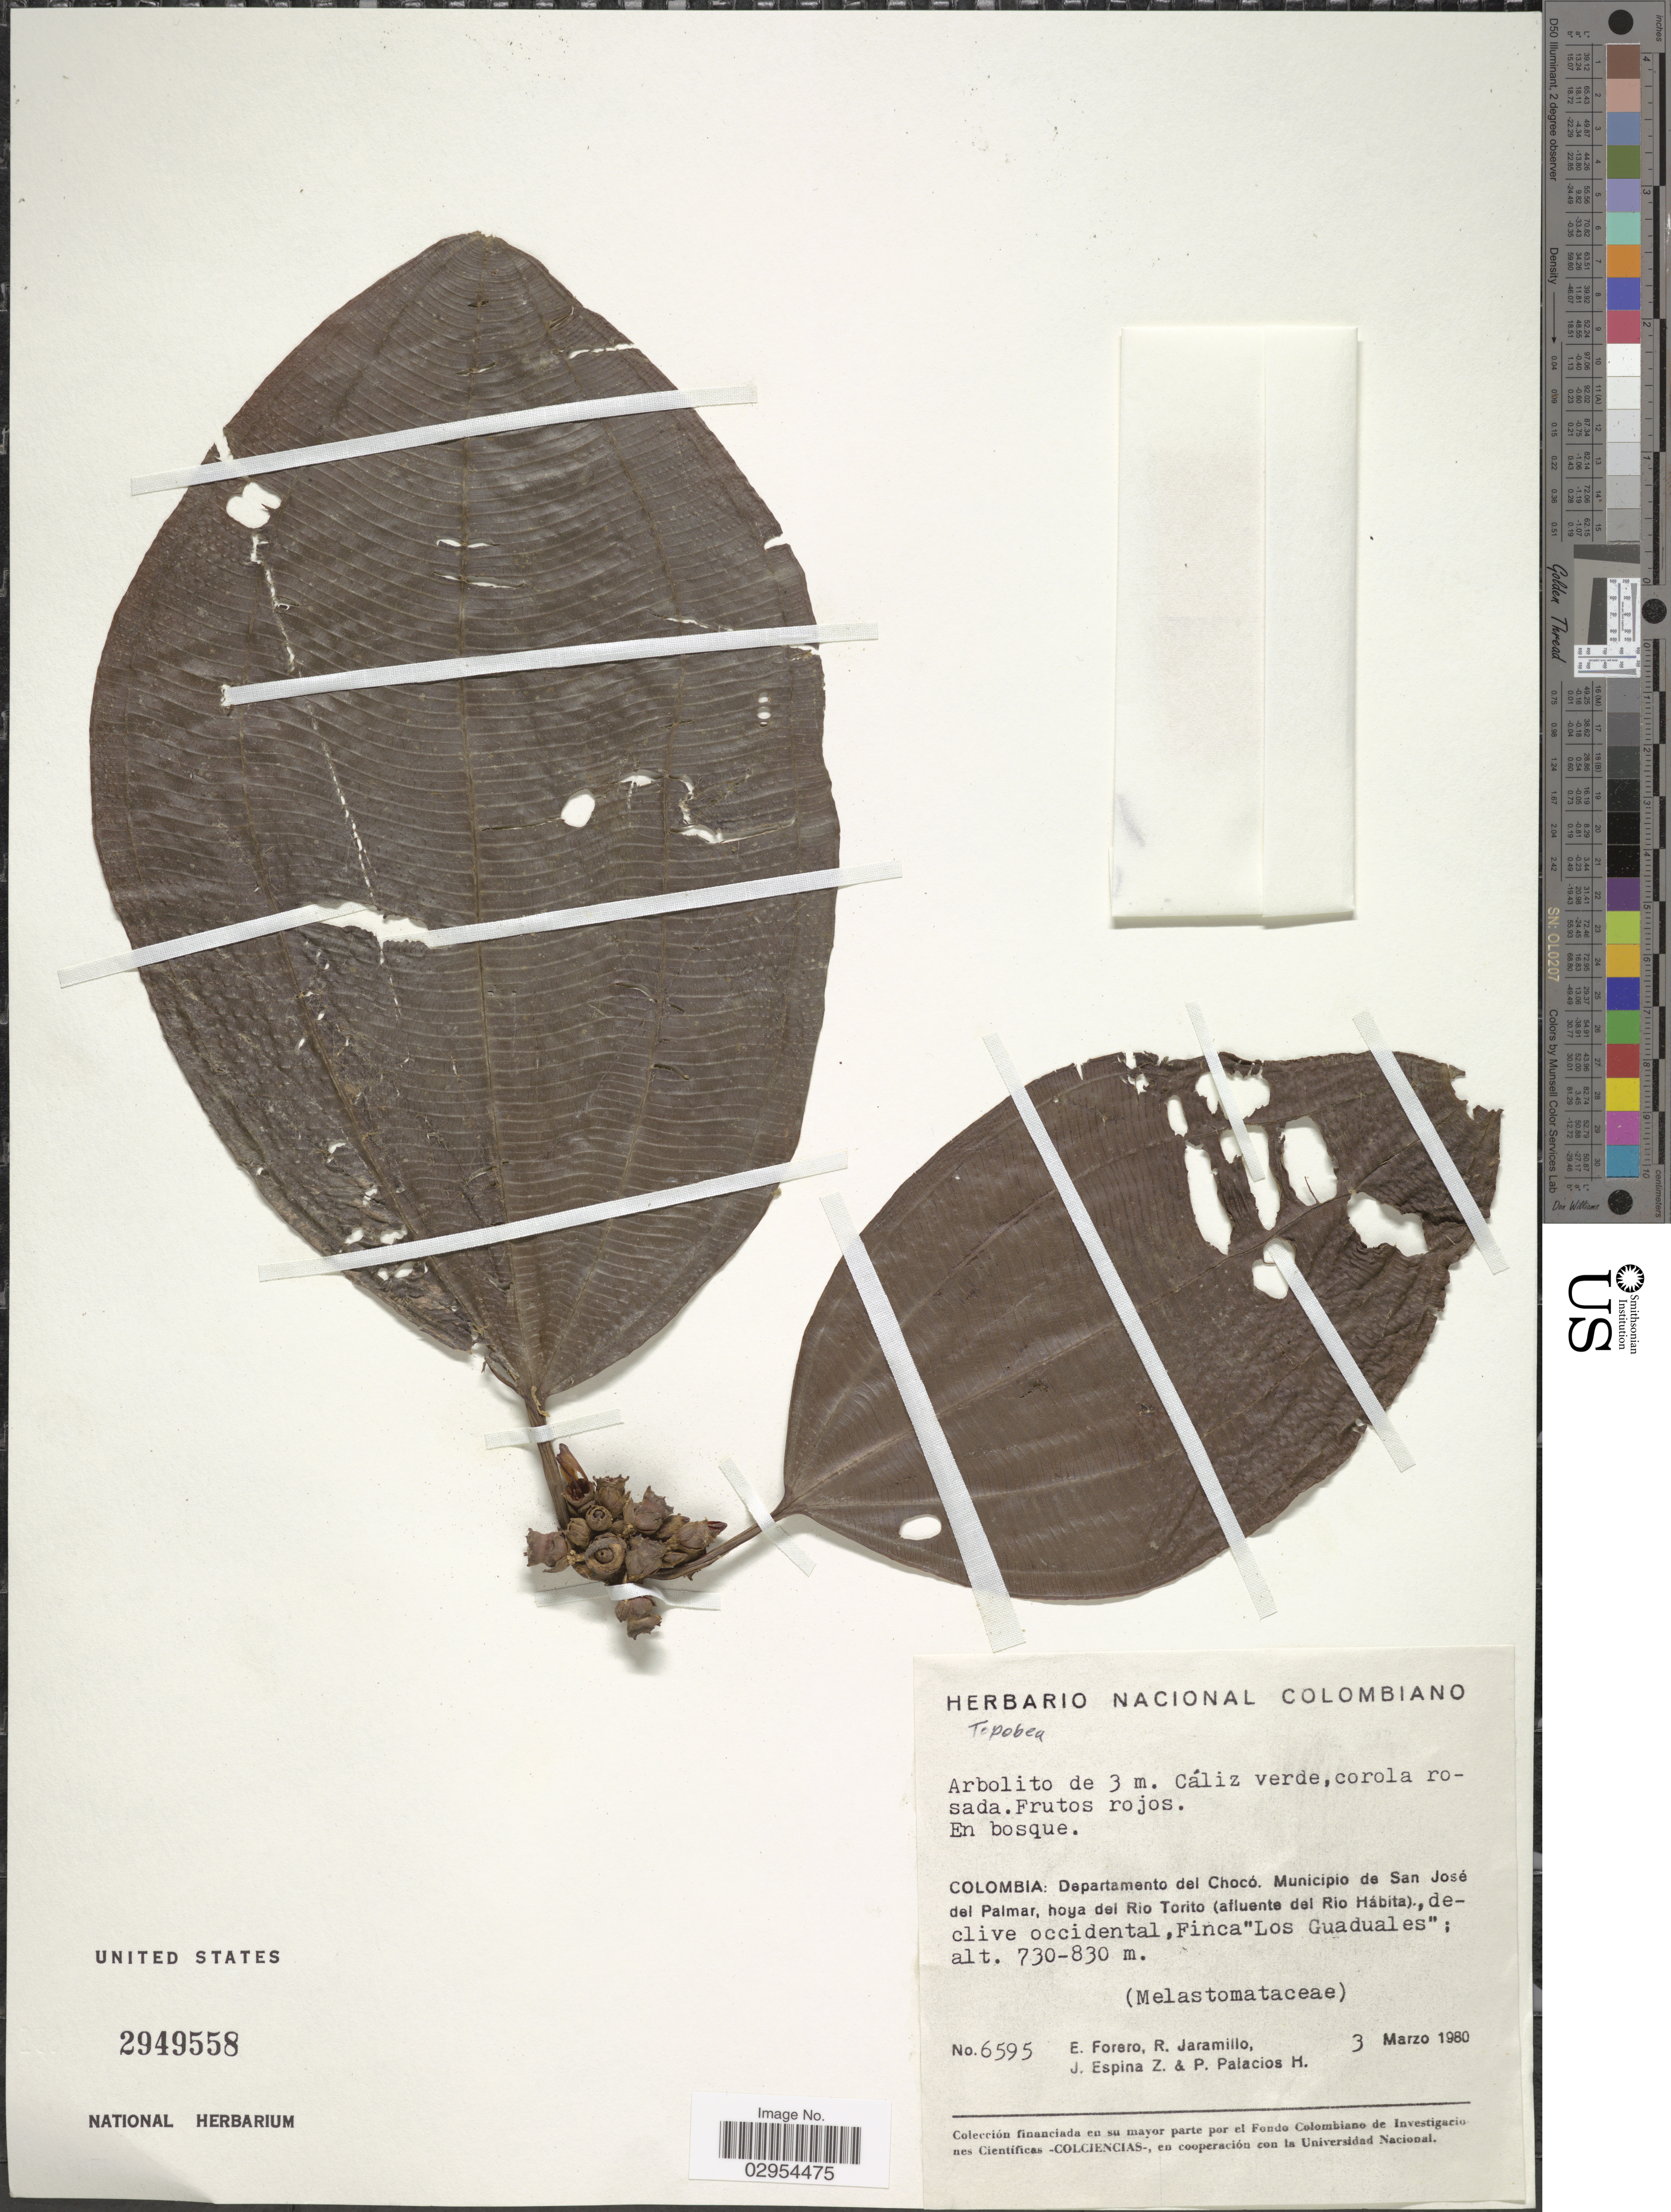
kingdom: Plantae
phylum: Tracheophyta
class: Magnoliopsida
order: Myrtales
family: Melastomataceae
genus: Topobea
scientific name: Topobea sp.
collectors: E. Forero, R. Jaramillo, J. Espina Z. & P. Palacios H.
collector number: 6595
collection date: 1980-03-03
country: Colombia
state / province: Chocó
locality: Departamento del Chocó. Municipio de San José del Palmar, hoya del Rio Torito (afluente del Rio Hábita), declive occidental, Finca "Los Guaduales".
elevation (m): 730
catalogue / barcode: US 2949558